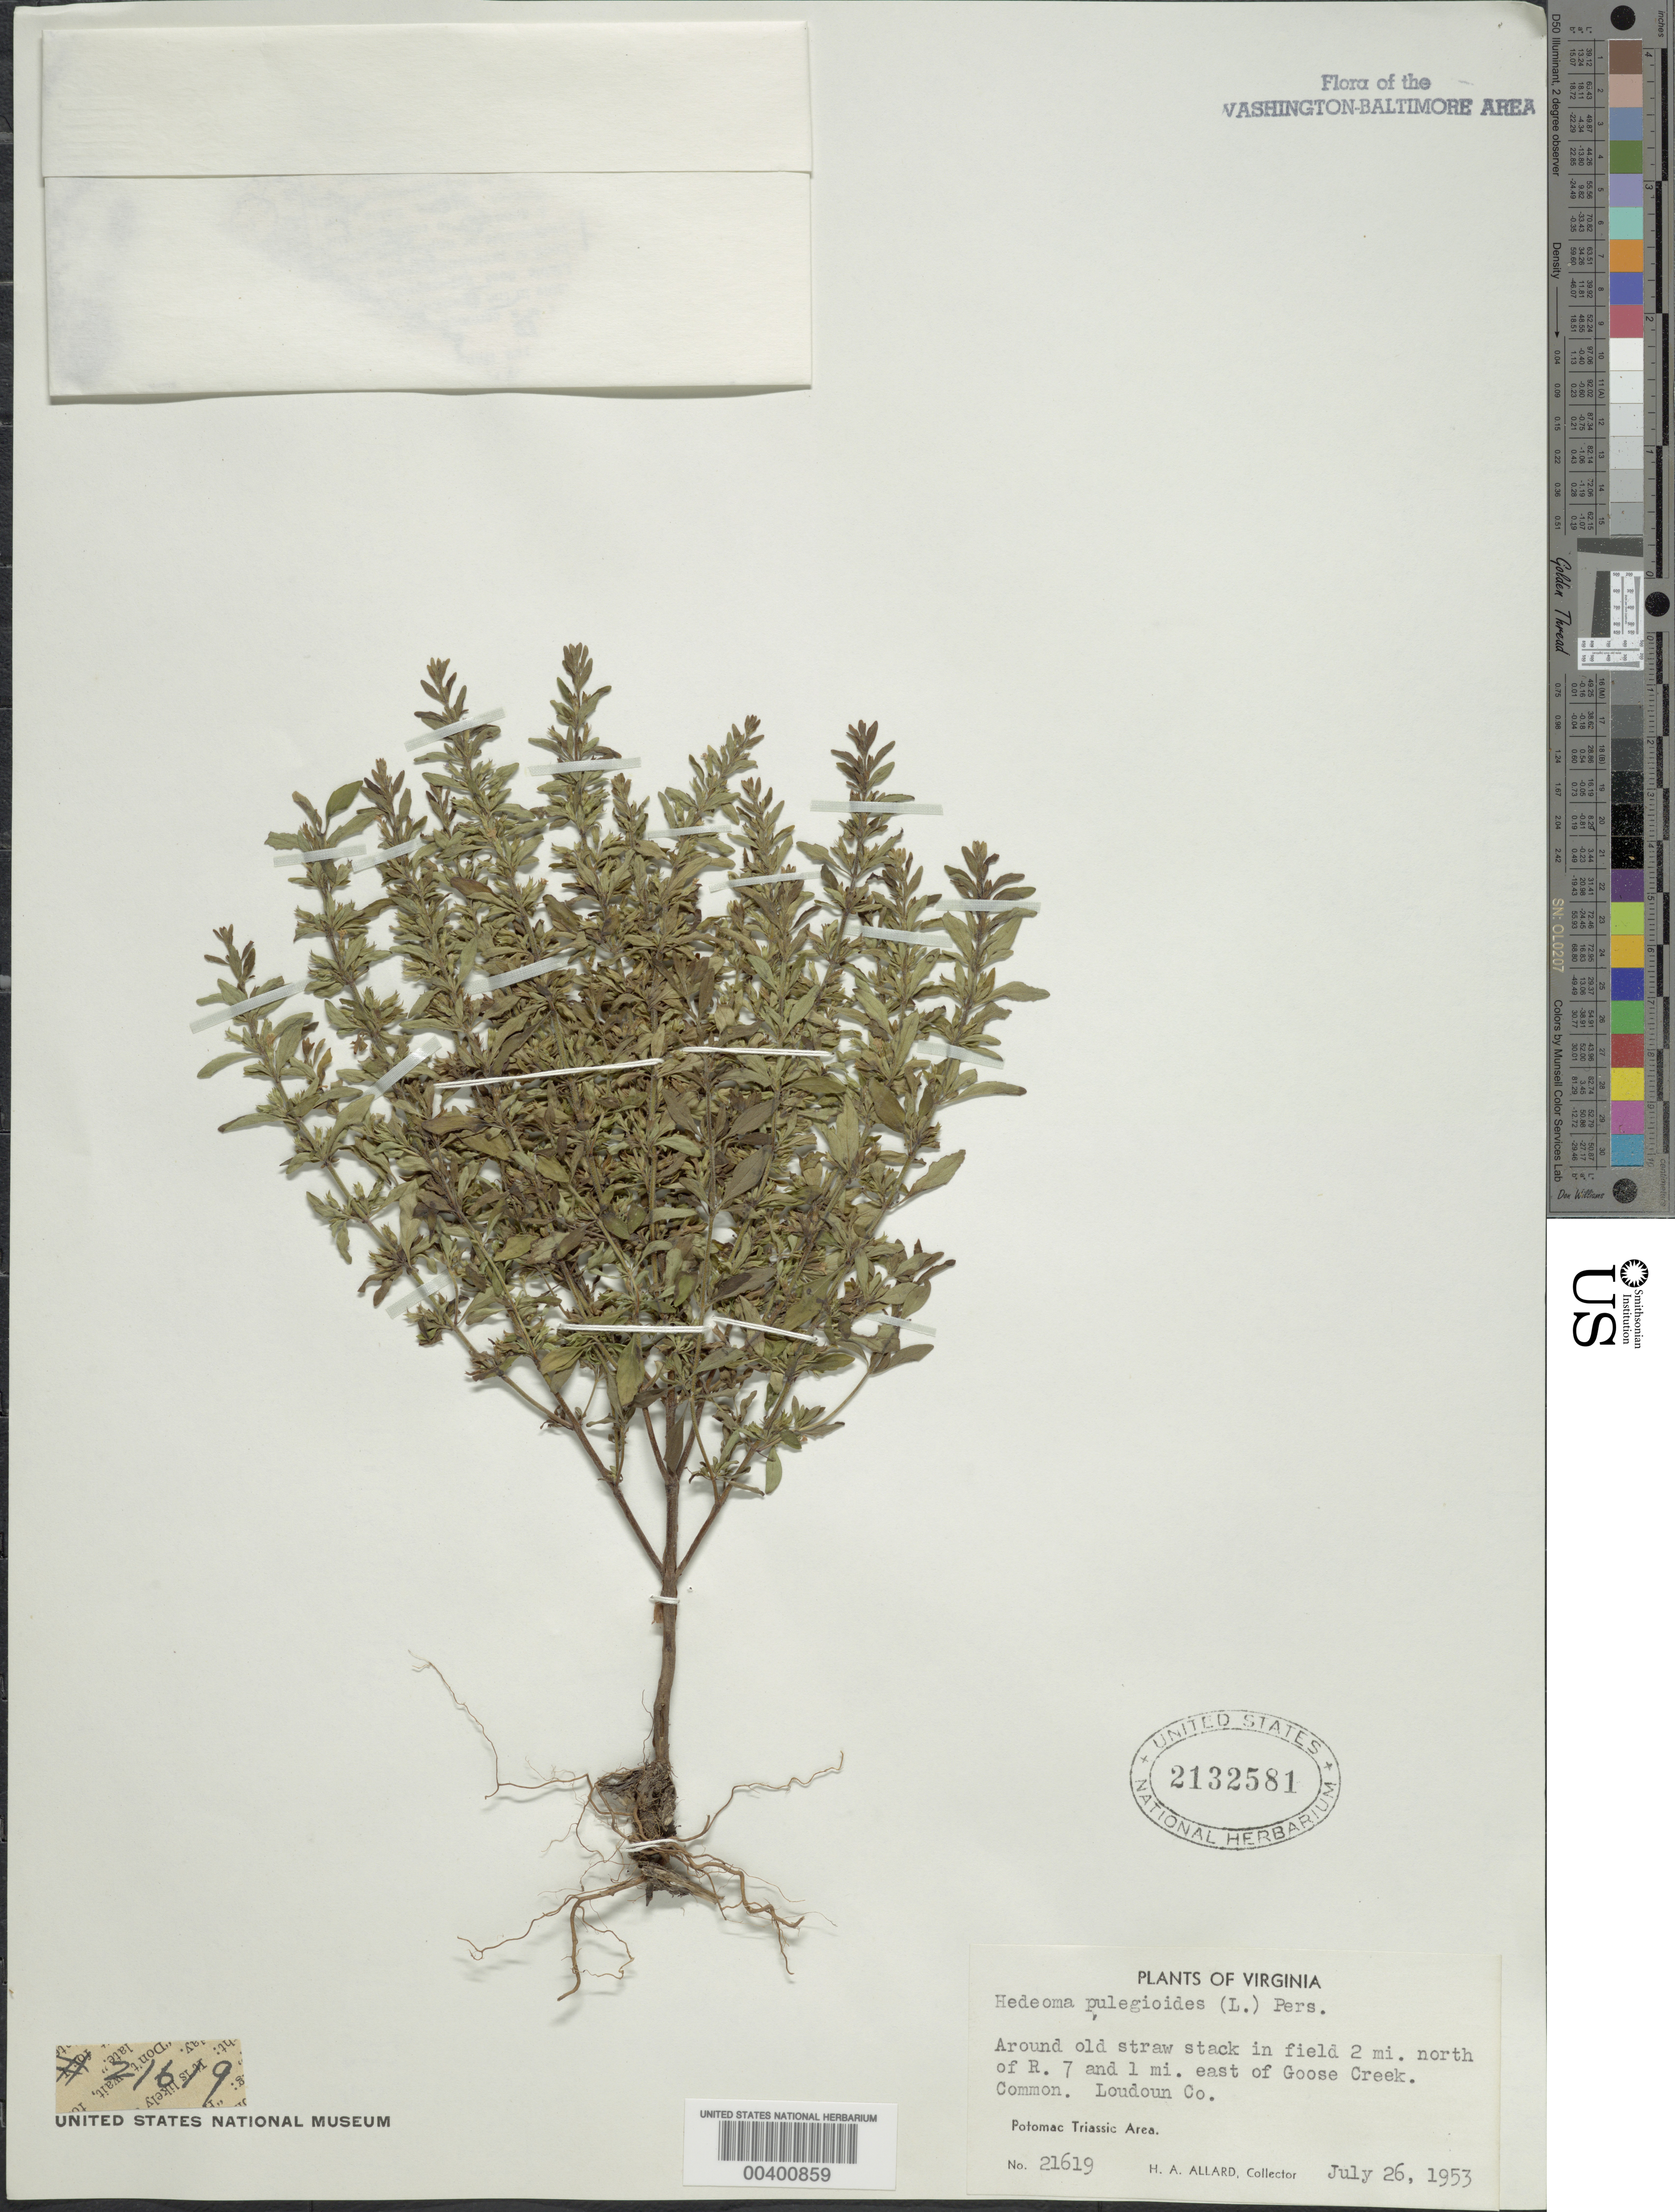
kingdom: Plantae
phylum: Tracheophyta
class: Magnoliopsida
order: Lamiales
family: Lamiaceae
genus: Hedeoma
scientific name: Hedeoma pulegioides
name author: (L.) Pers.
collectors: H. A. Allard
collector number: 21619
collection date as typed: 26 Jul 1953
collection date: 1953-07-26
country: United States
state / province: Virginia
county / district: Loudoun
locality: North of Route 7 and east of Goose Creek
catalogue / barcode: US 2132581